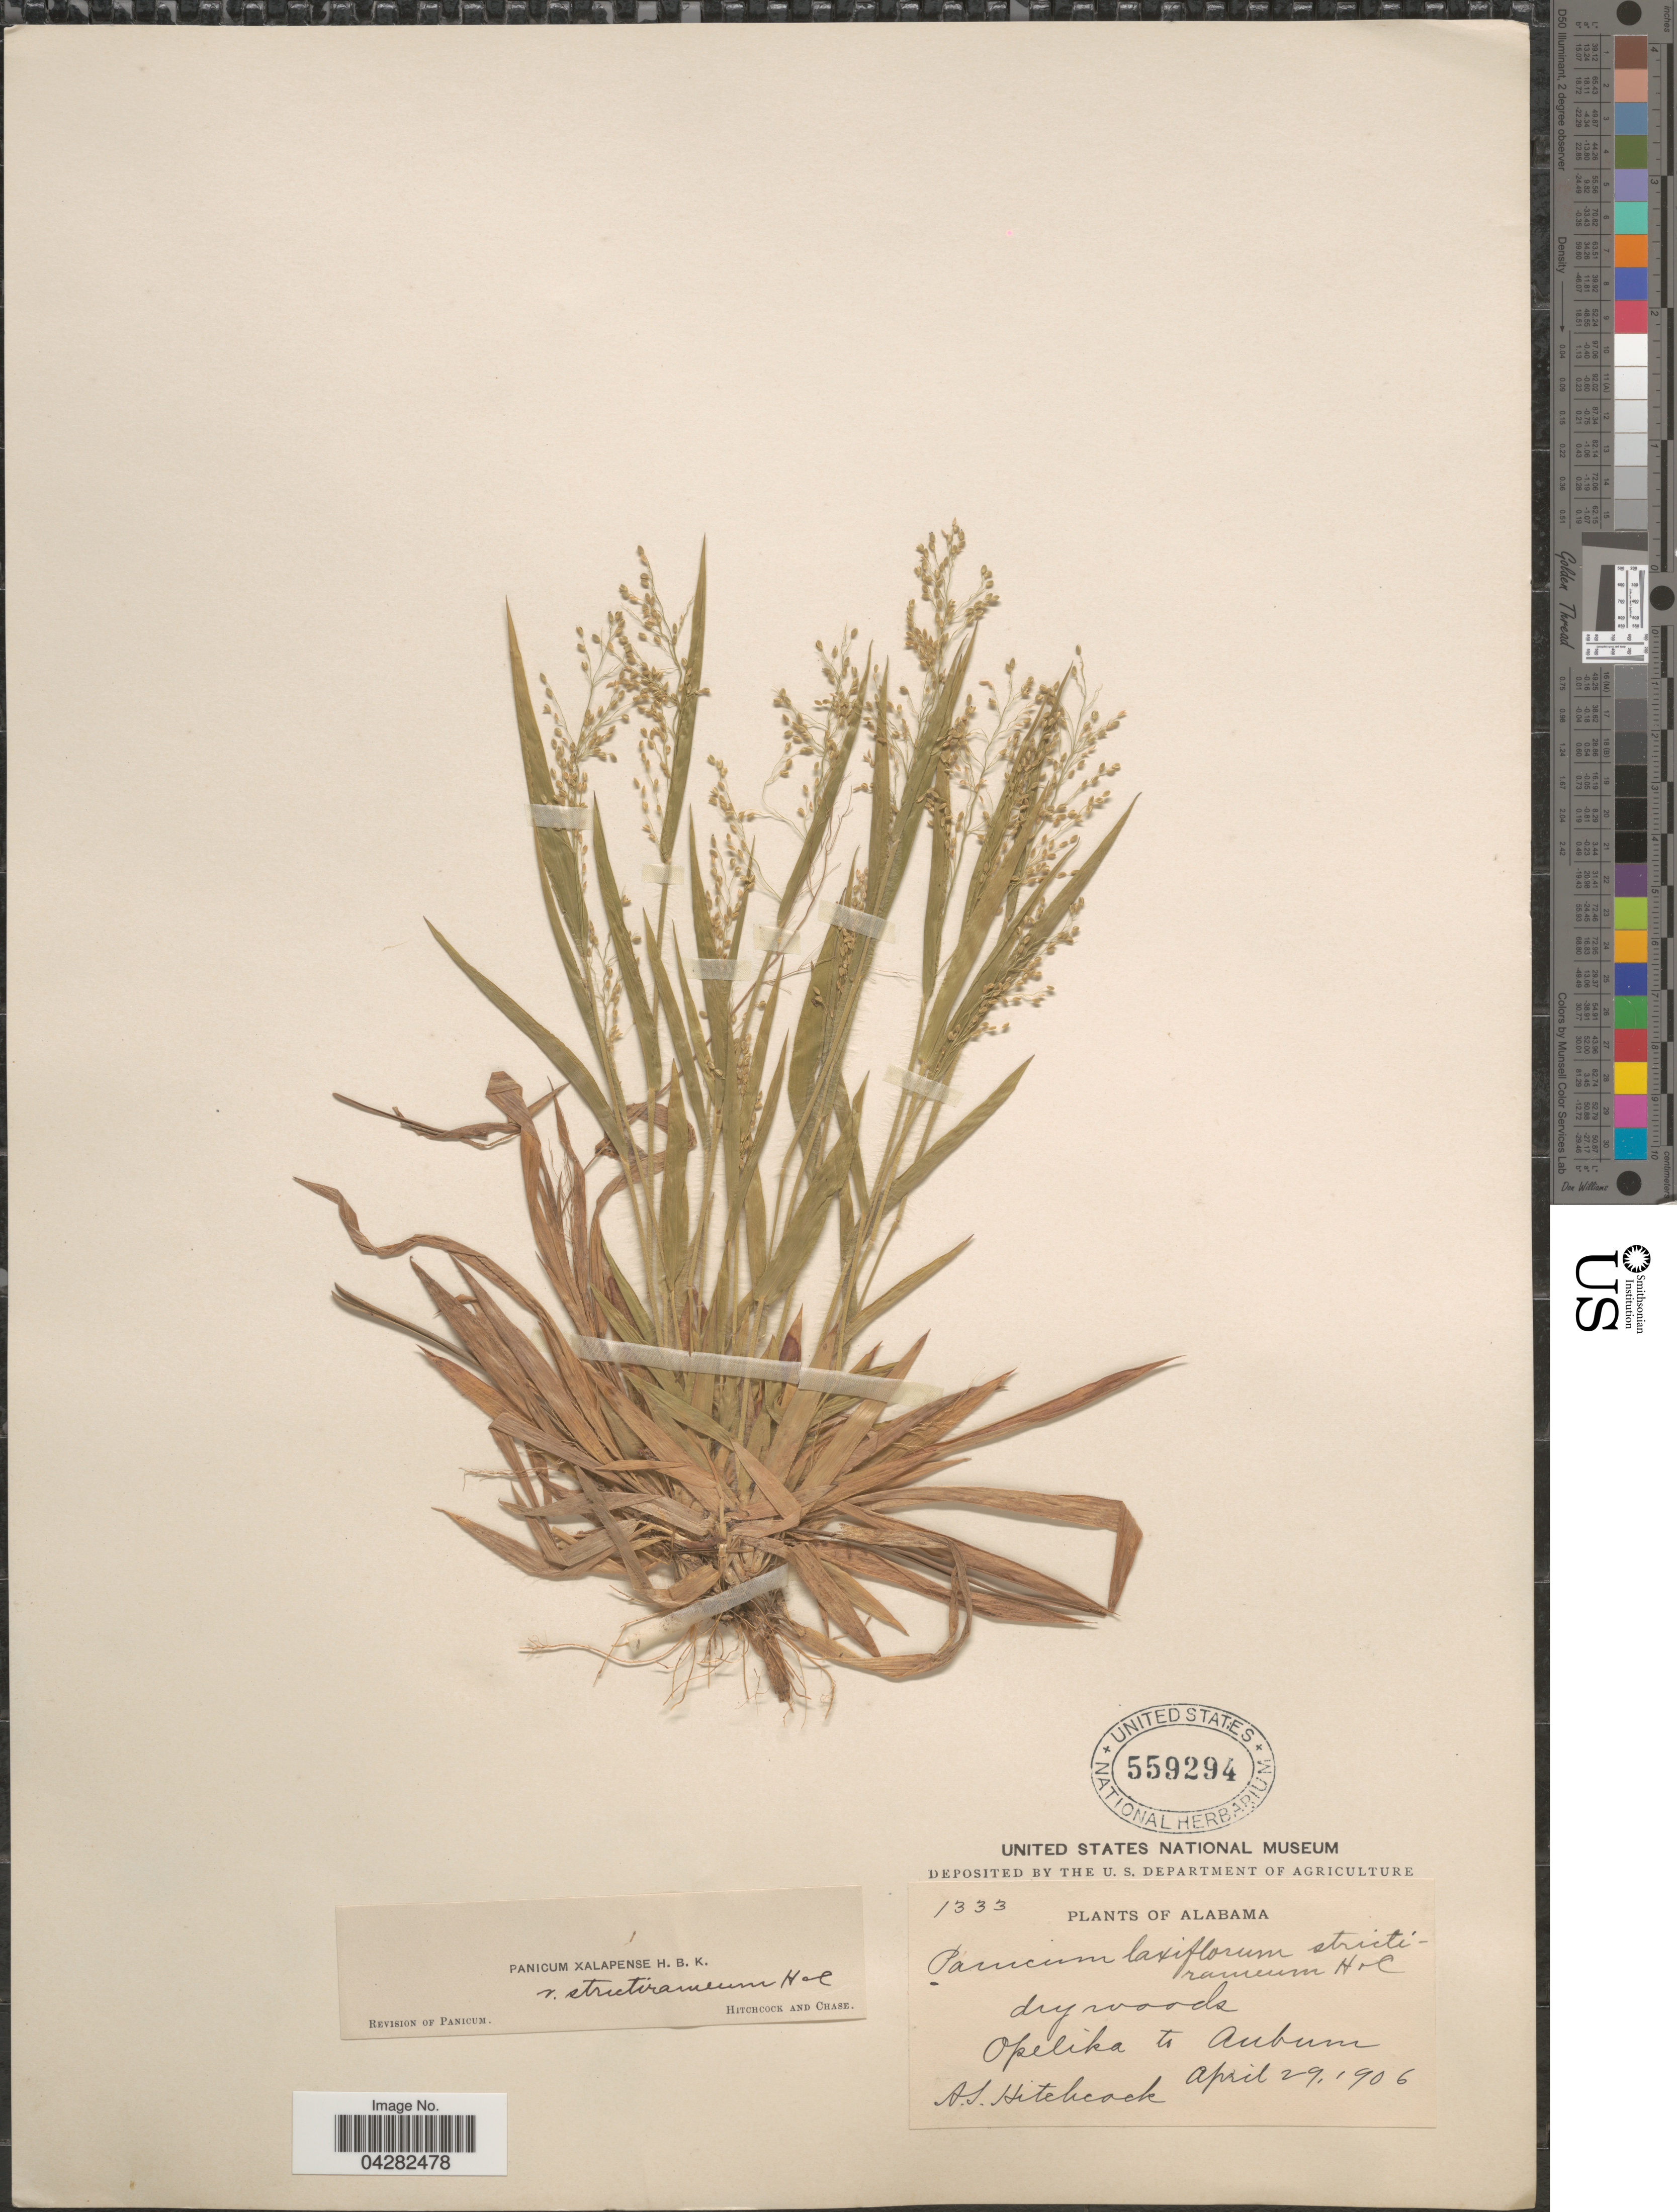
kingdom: Plantae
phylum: Tracheophyta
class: Liliopsida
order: Poales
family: Poaceae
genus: Dichanthelium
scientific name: Dichanthelium laxiflorum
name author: (Lam.) Gould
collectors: A. S. Hitchcock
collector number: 1333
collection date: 1906-04-29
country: United States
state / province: Alabama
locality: Opelika to Auburn.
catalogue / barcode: US 559294